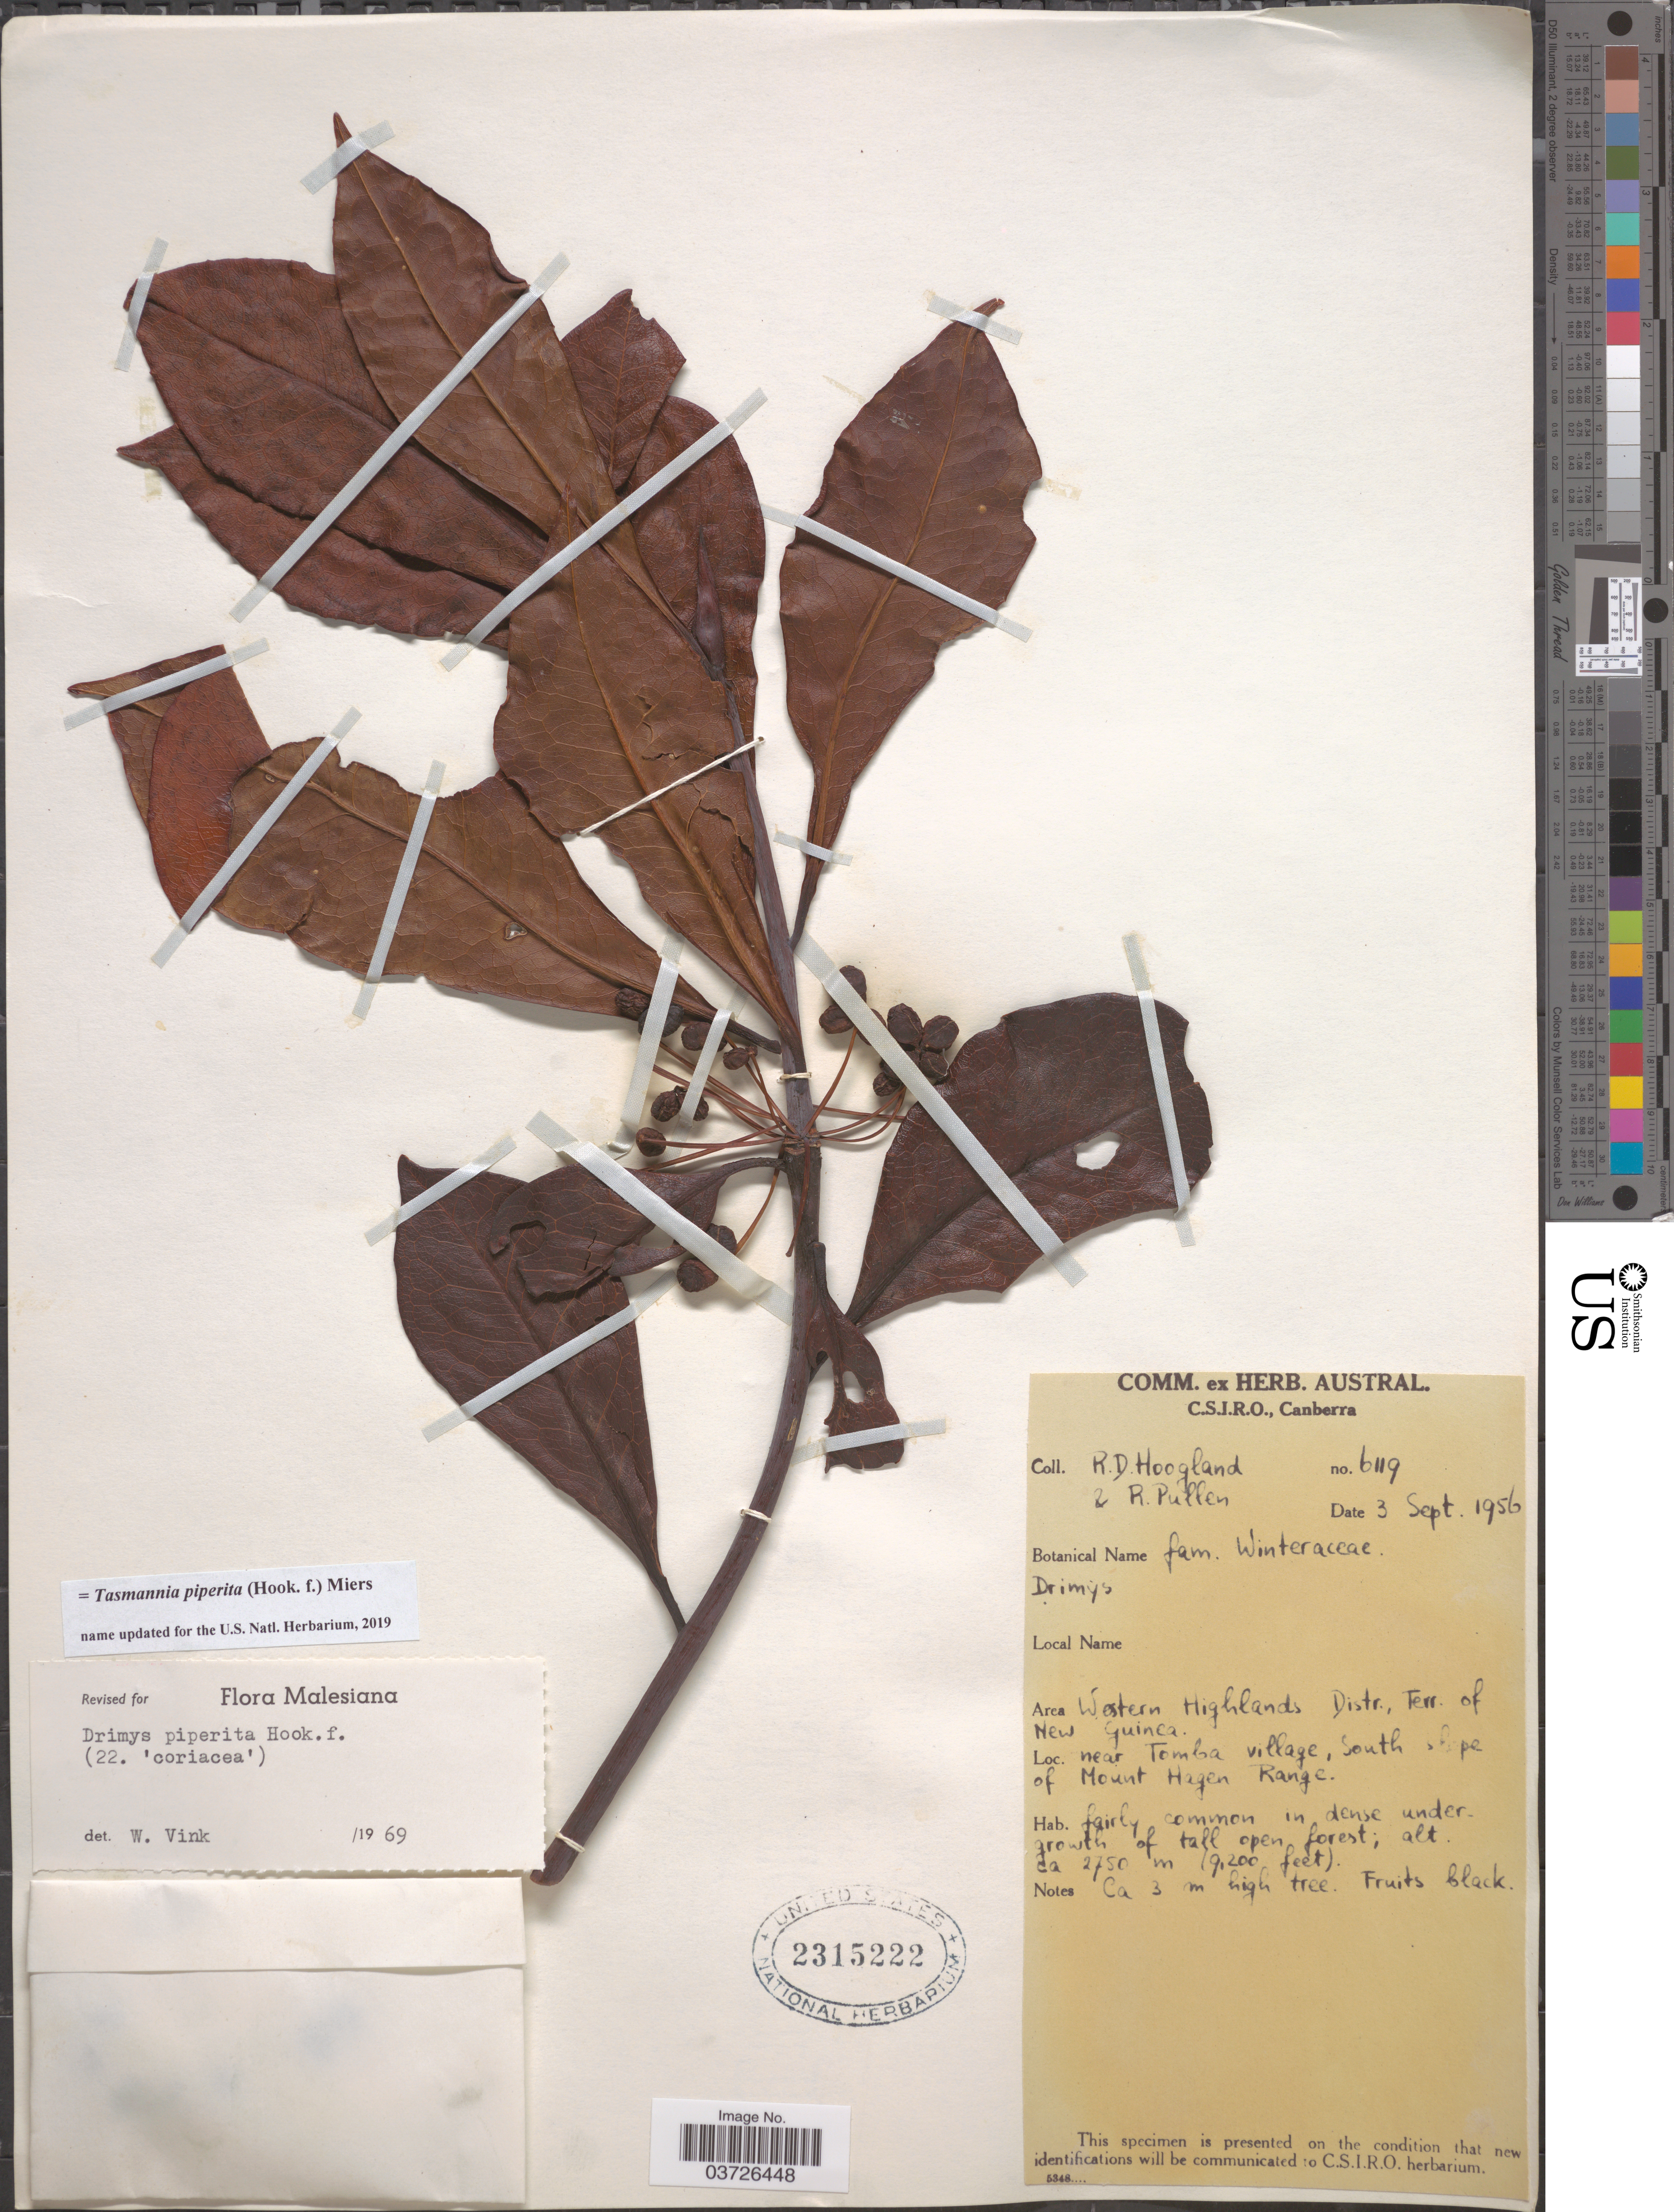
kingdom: Plantae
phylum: Tracheophyta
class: Magnoliopsida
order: Canellales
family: Winteraceae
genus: Tasmannia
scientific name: Tasmannia piperita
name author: (Hook. f.) Miers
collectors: R. D. Hoogland & R. Pullen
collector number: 6119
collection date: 1956-09-03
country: Papua New Guinea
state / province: Western Highlands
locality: Area Western Highlands Distr., Terr. of New Guinea. Near Tomba village, south slope of Mount Hagen Range.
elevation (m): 2750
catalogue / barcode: US 2315222